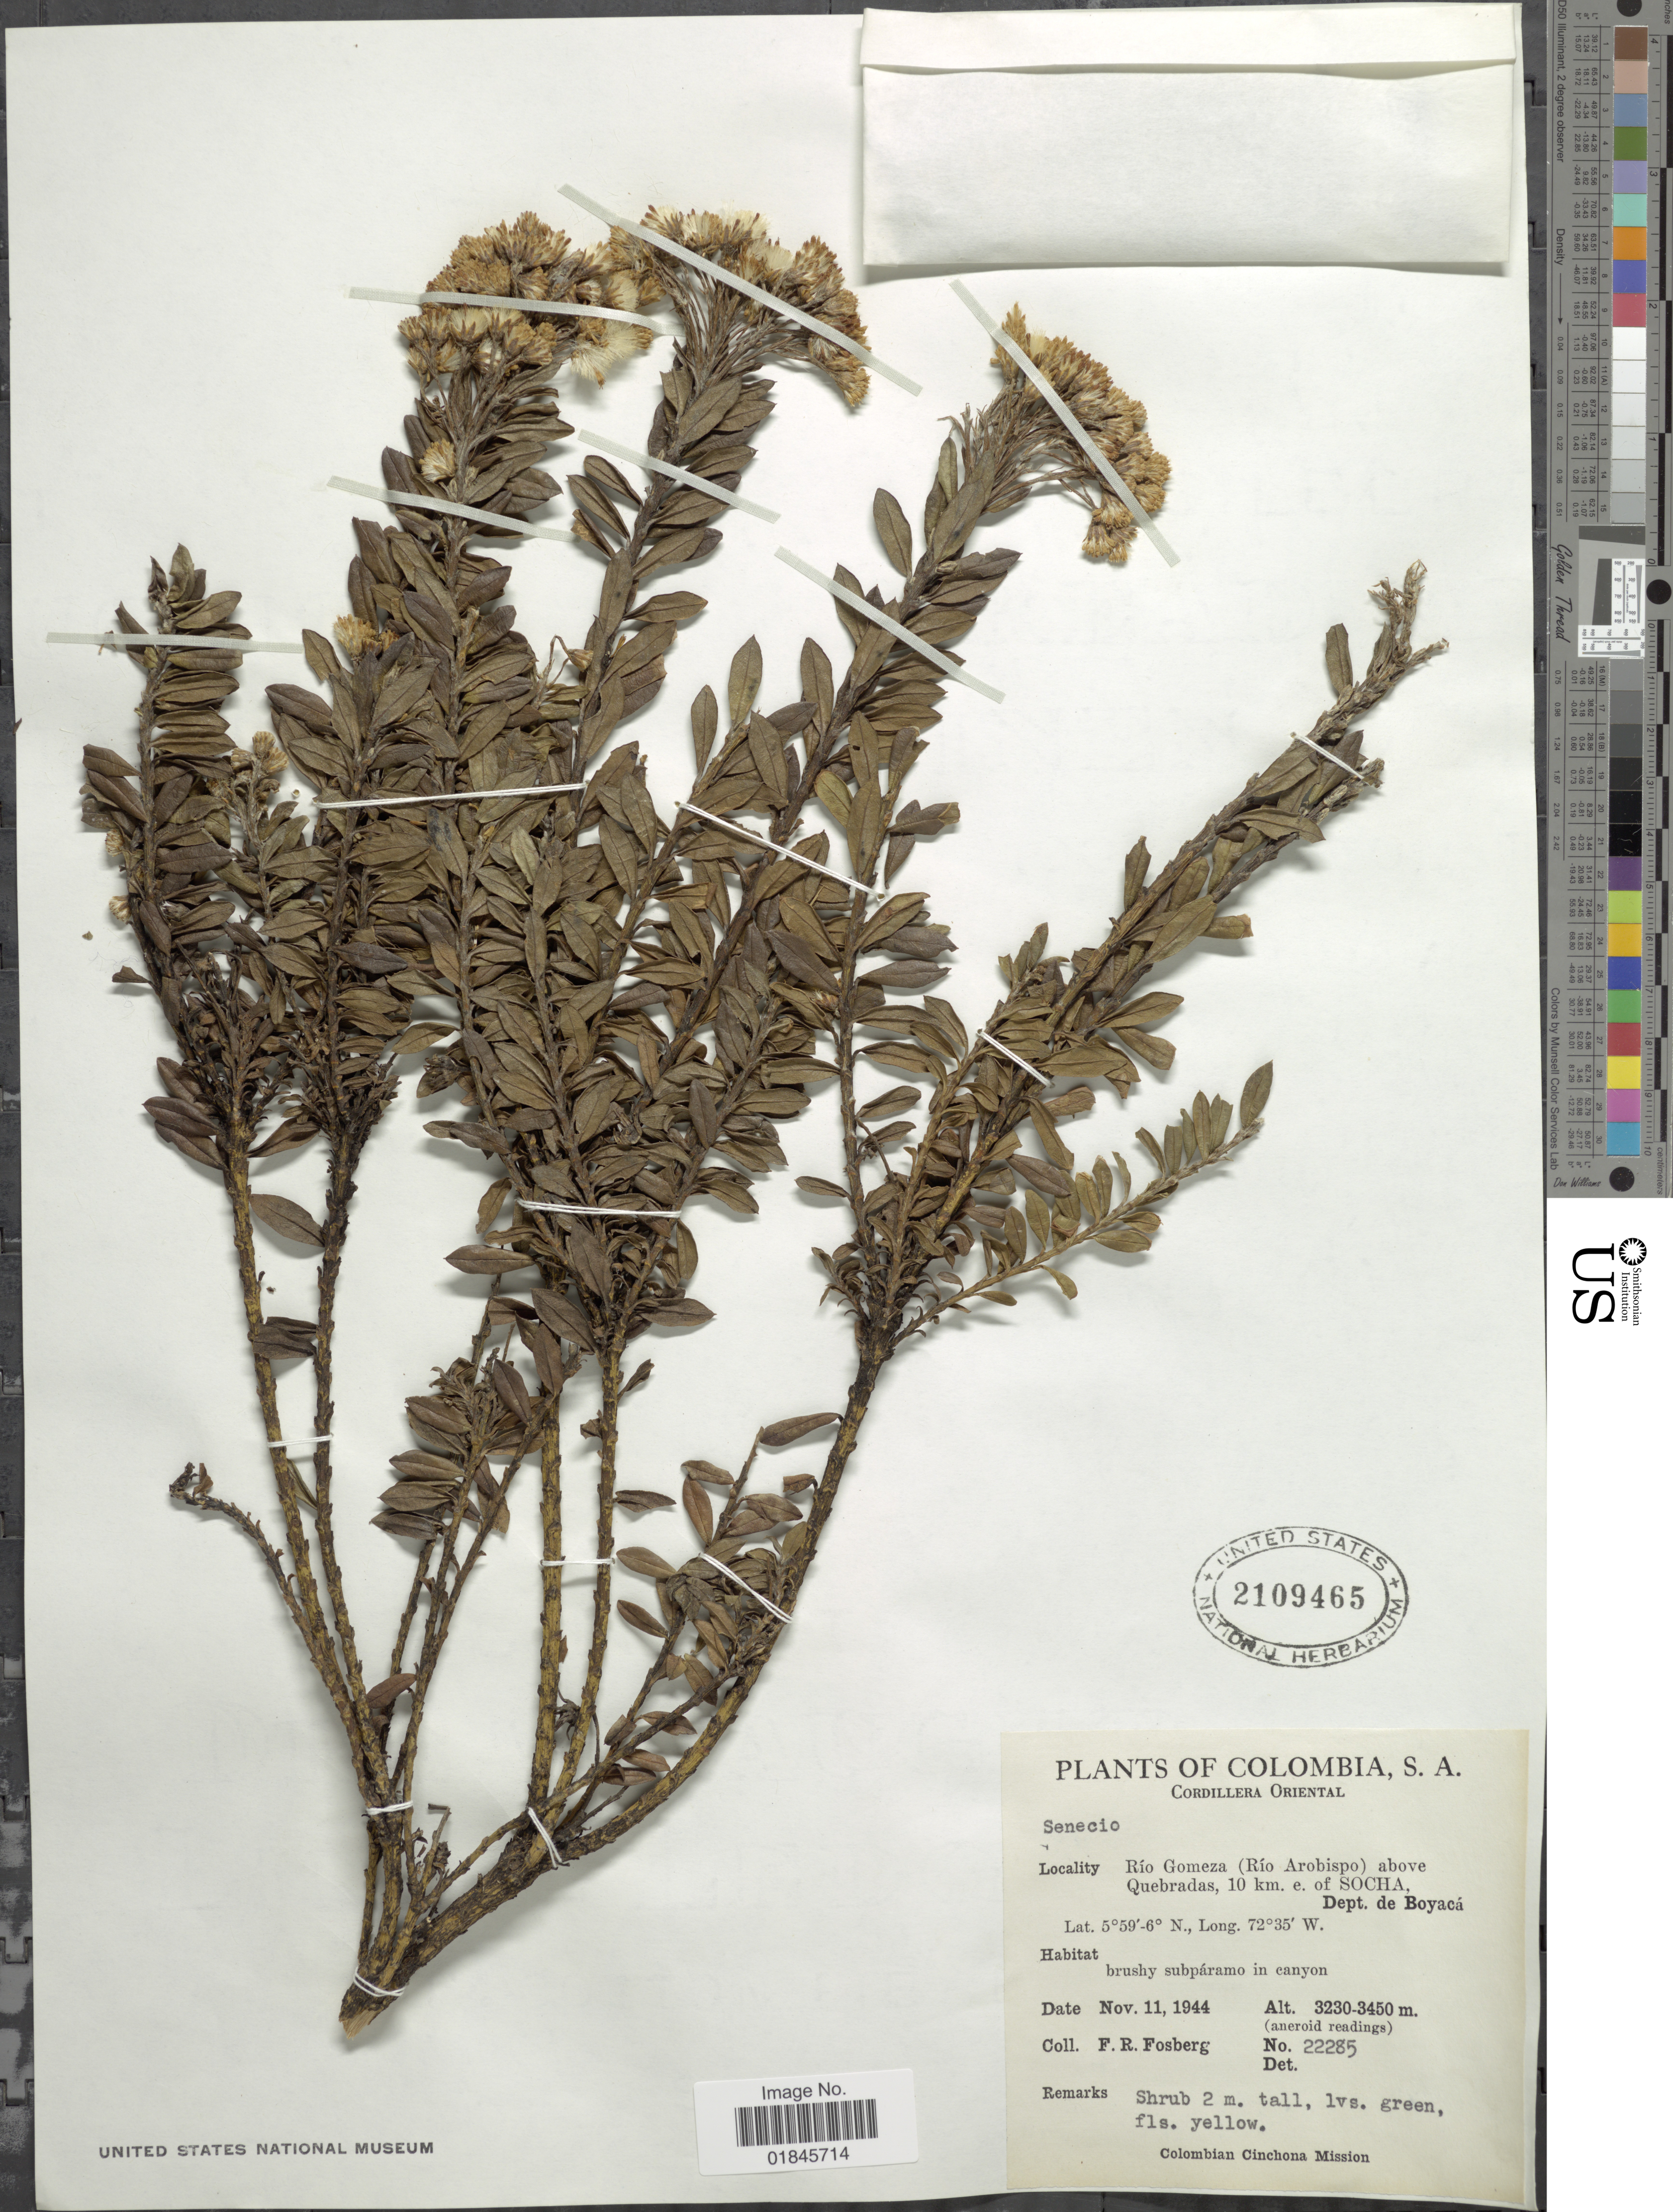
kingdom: Plantae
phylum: Tracheophyta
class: Magnoliopsida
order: Asterales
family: Asteraceae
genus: Pentacalia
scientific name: Pentacalia pulchella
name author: (Kunth) Cuatrec.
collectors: F. R. Fosberg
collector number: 22285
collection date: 1944-11-11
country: Colombia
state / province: Boyacá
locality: Cordillera Oriental. Río Gomeza (Río Arobispo) above Quebradas, 10 km. e. of Socha, Dept. de Boyacá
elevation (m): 3230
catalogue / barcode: US 2109465